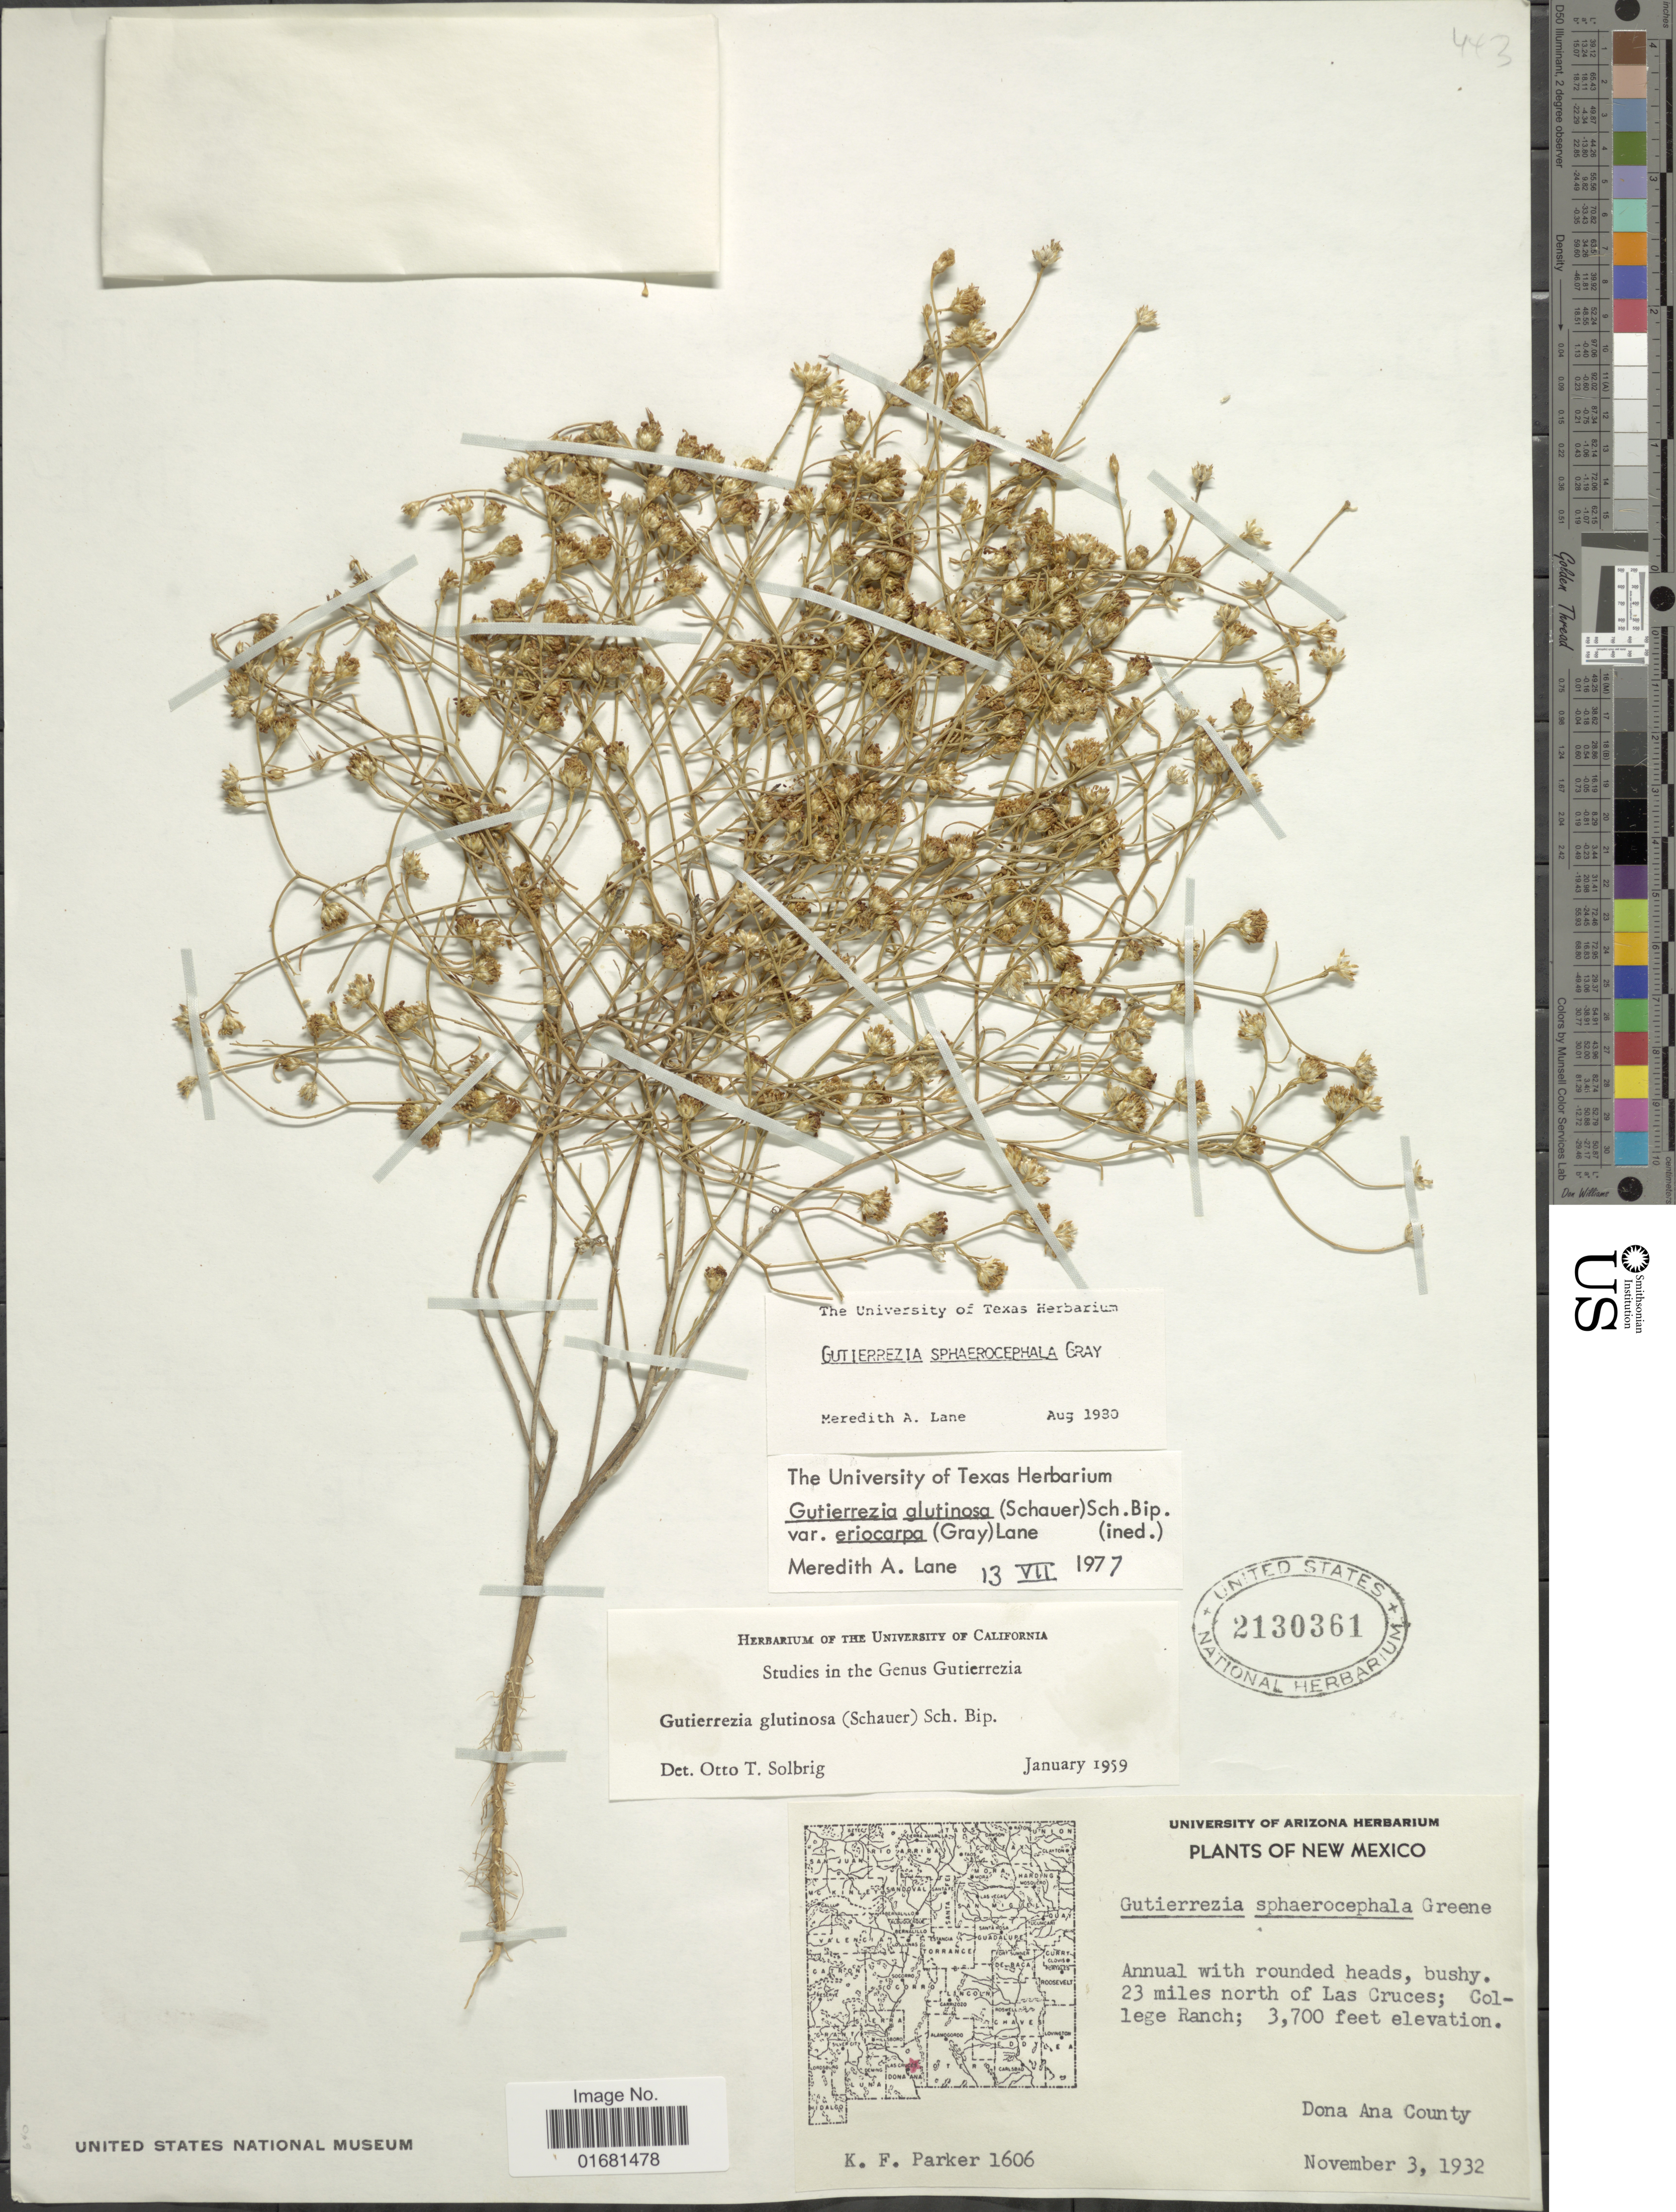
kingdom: Plantae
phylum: Tracheophyta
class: Magnoliopsida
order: Asterales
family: Asteraceae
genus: Gutierrezia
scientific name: Gutierrezia sphaerocephala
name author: A. Gray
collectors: K. F. Parker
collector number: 1606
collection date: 1932-11-03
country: United States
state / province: New Mexico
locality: New Mexico. 23 miles north of Las Cruces; College Ranch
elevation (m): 1128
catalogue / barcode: US 2130361